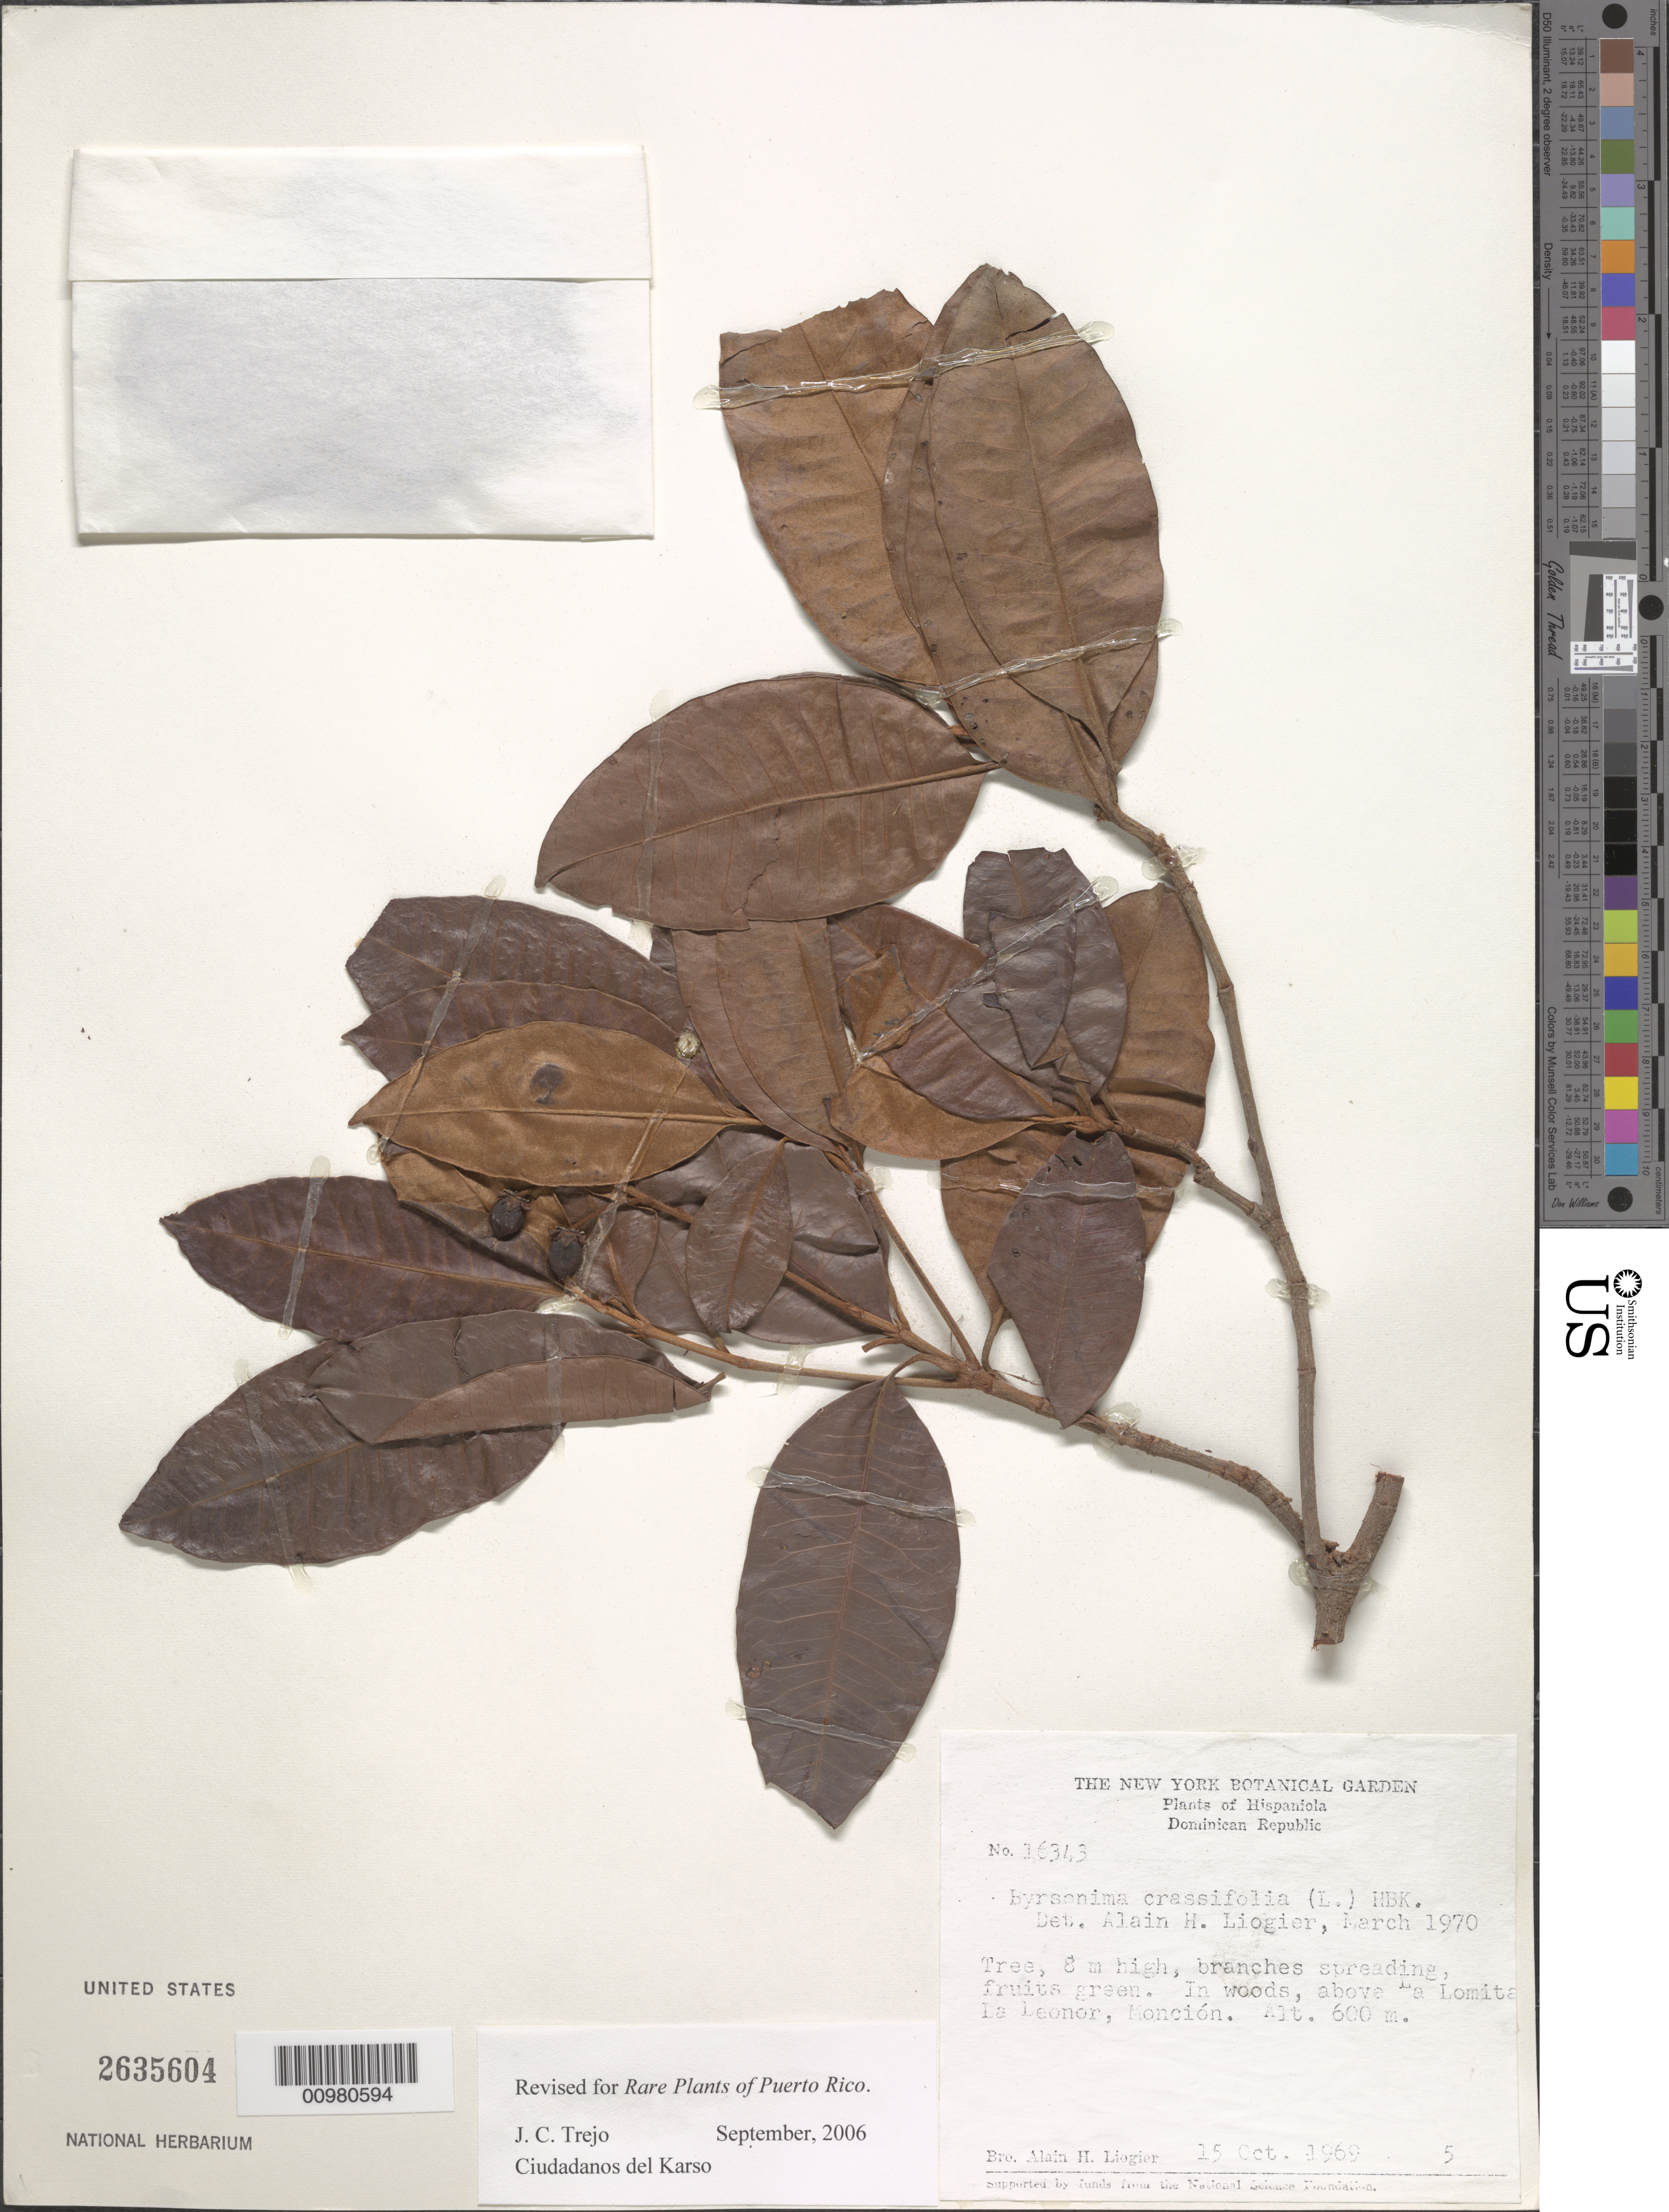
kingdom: Plantae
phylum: Tracheophyta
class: Magnoliopsida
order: Malpighiales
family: Malpighiaceae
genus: Byrsonima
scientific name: Byrsonima crassifolia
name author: (L.) Kunth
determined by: Trejo-Torres, J. C.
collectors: A. H. Liogier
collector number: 16343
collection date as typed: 15 Oct 1969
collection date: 1969-10-15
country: Dominican Republic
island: Hispaniola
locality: Above La Lomita La Leonor, Monción.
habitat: In woods.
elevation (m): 600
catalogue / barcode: US 2635604